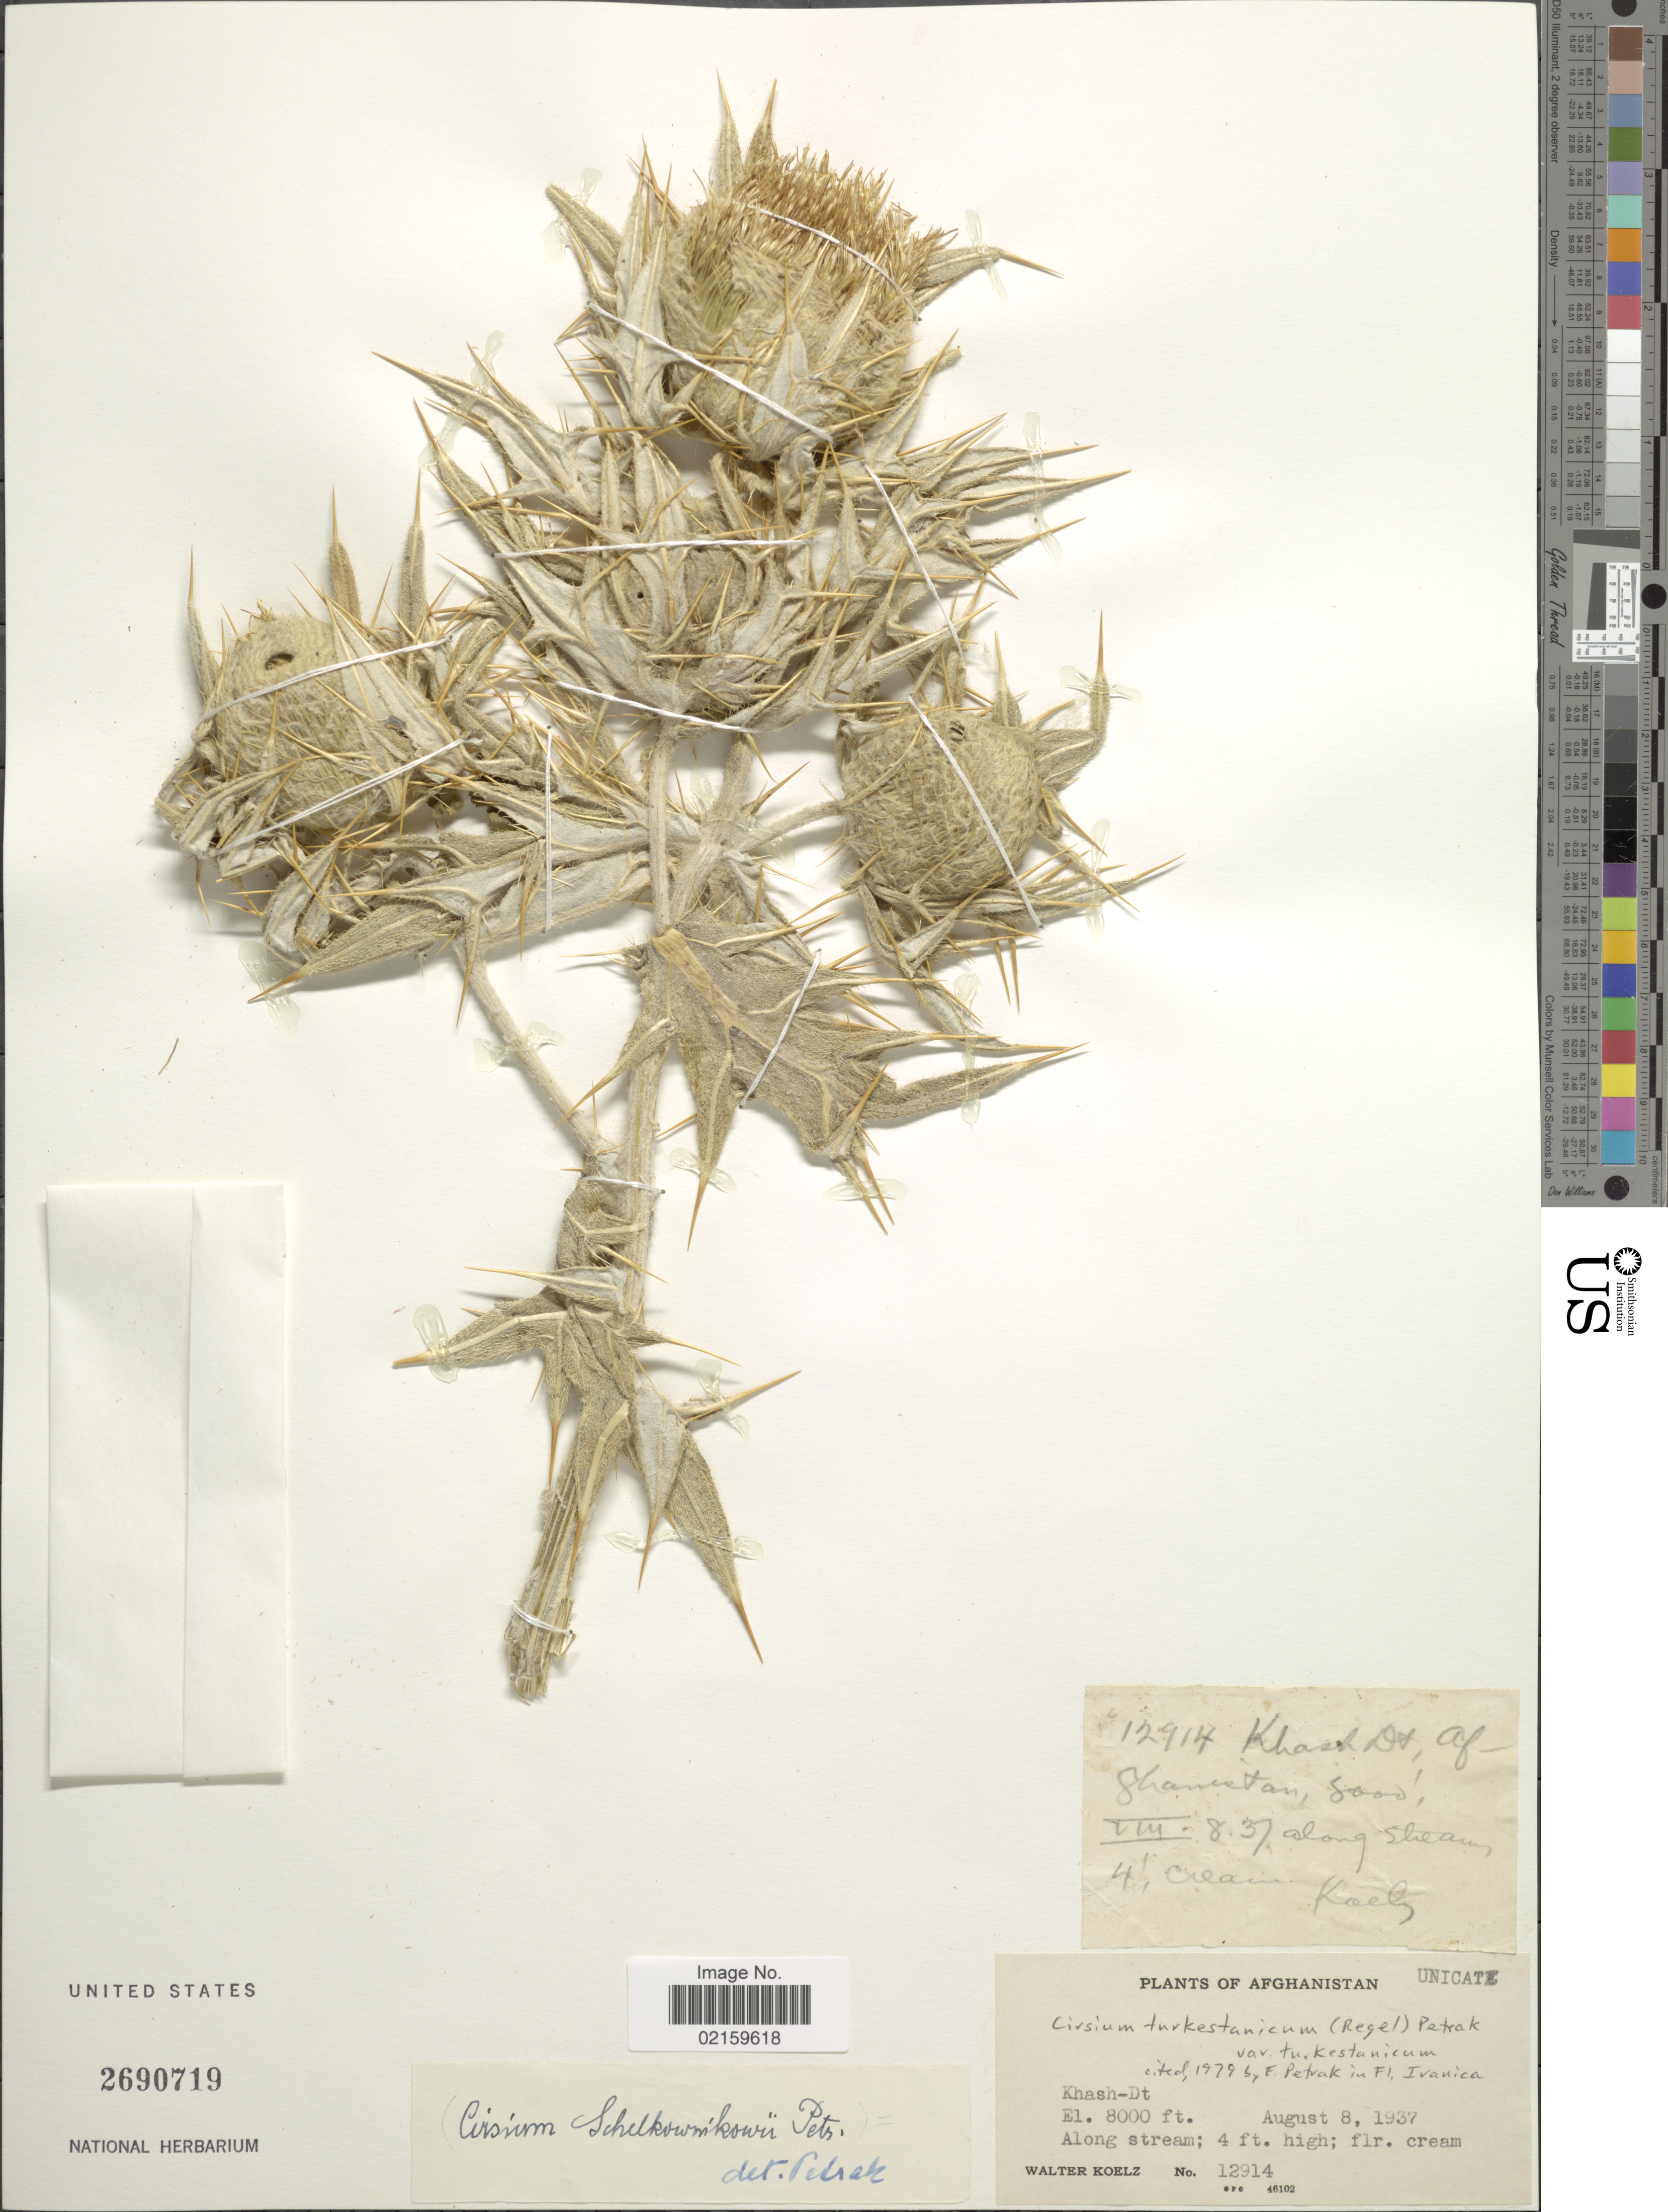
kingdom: Plantae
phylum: Tracheophyta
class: Magnoliopsida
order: Asterales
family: Asteraceae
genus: Cirsium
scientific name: Cirsium turkestanicum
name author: (Regel) Petr.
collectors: W. N. Koelz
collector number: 12914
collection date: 1937-08-08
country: Afghanistan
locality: Khash-Dt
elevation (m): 2438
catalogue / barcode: US 2690719